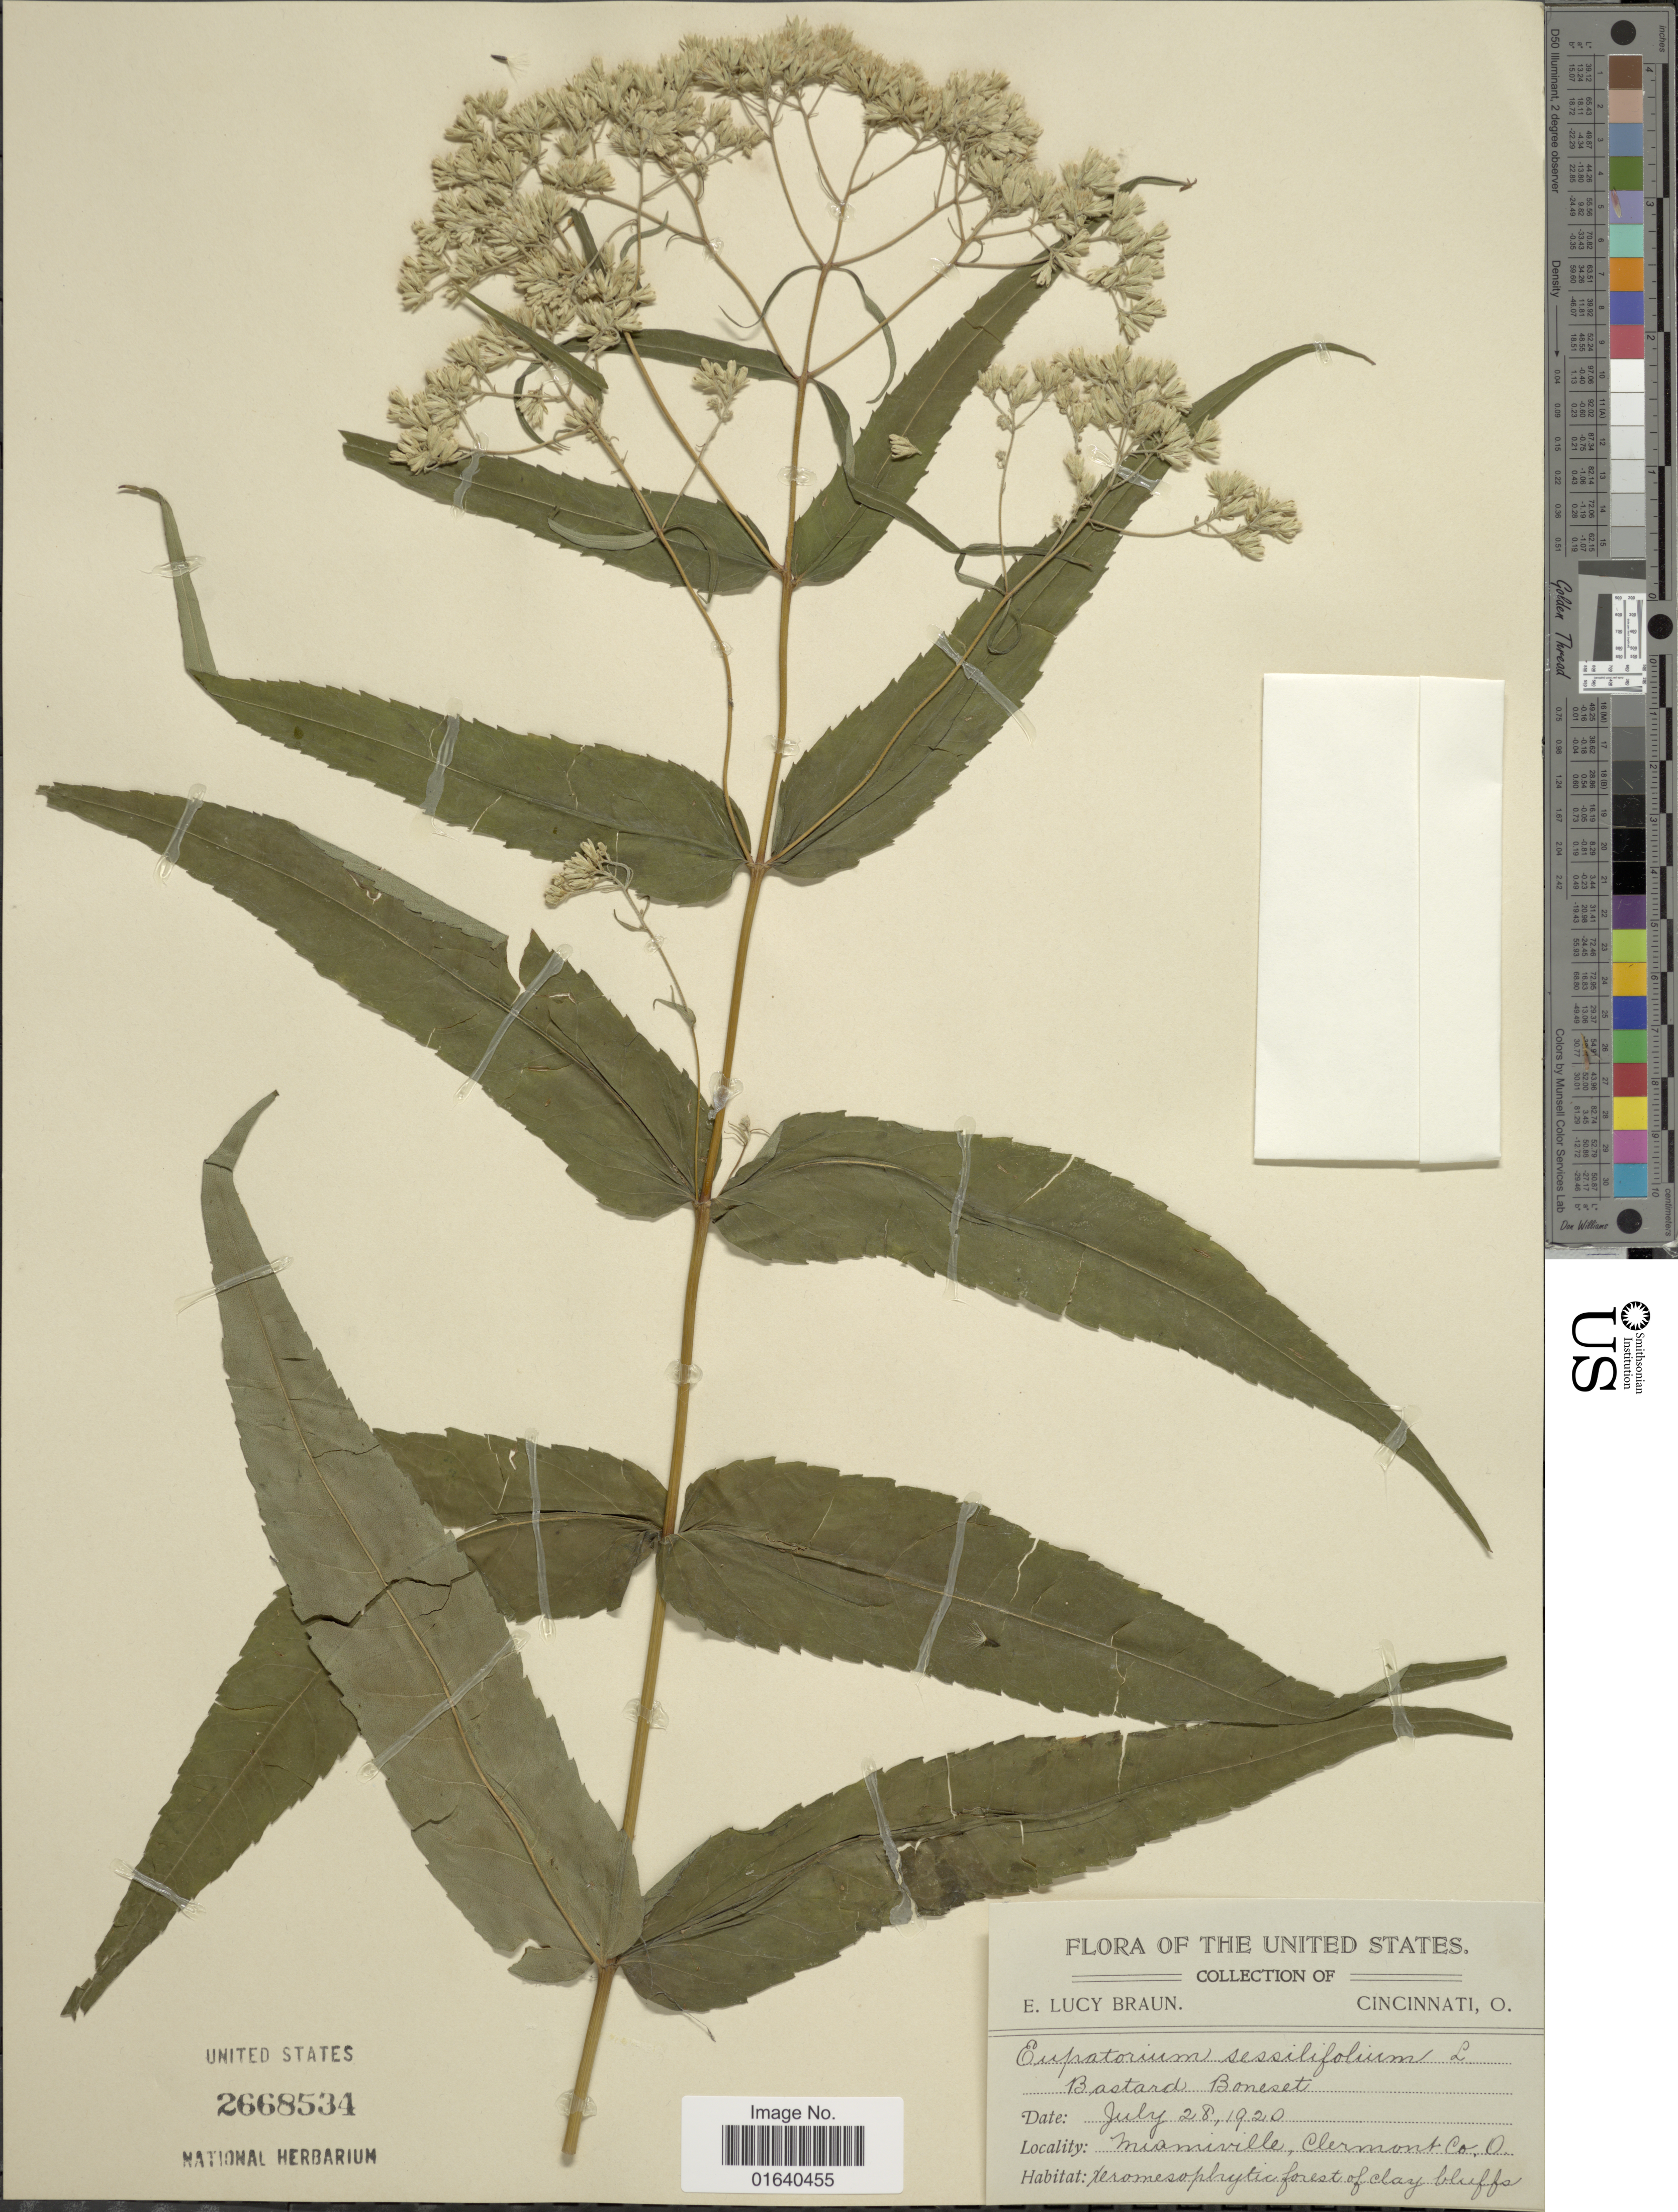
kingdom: Plantae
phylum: Tracheophyta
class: Magnoliopsida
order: Asterales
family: Asteraceae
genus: Eupatorium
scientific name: Eupatorium sessilifolium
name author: L.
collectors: E. L. Braun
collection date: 1920-07-28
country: United States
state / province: Ohio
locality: Miamiville, Clermont Co.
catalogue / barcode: US 2668534